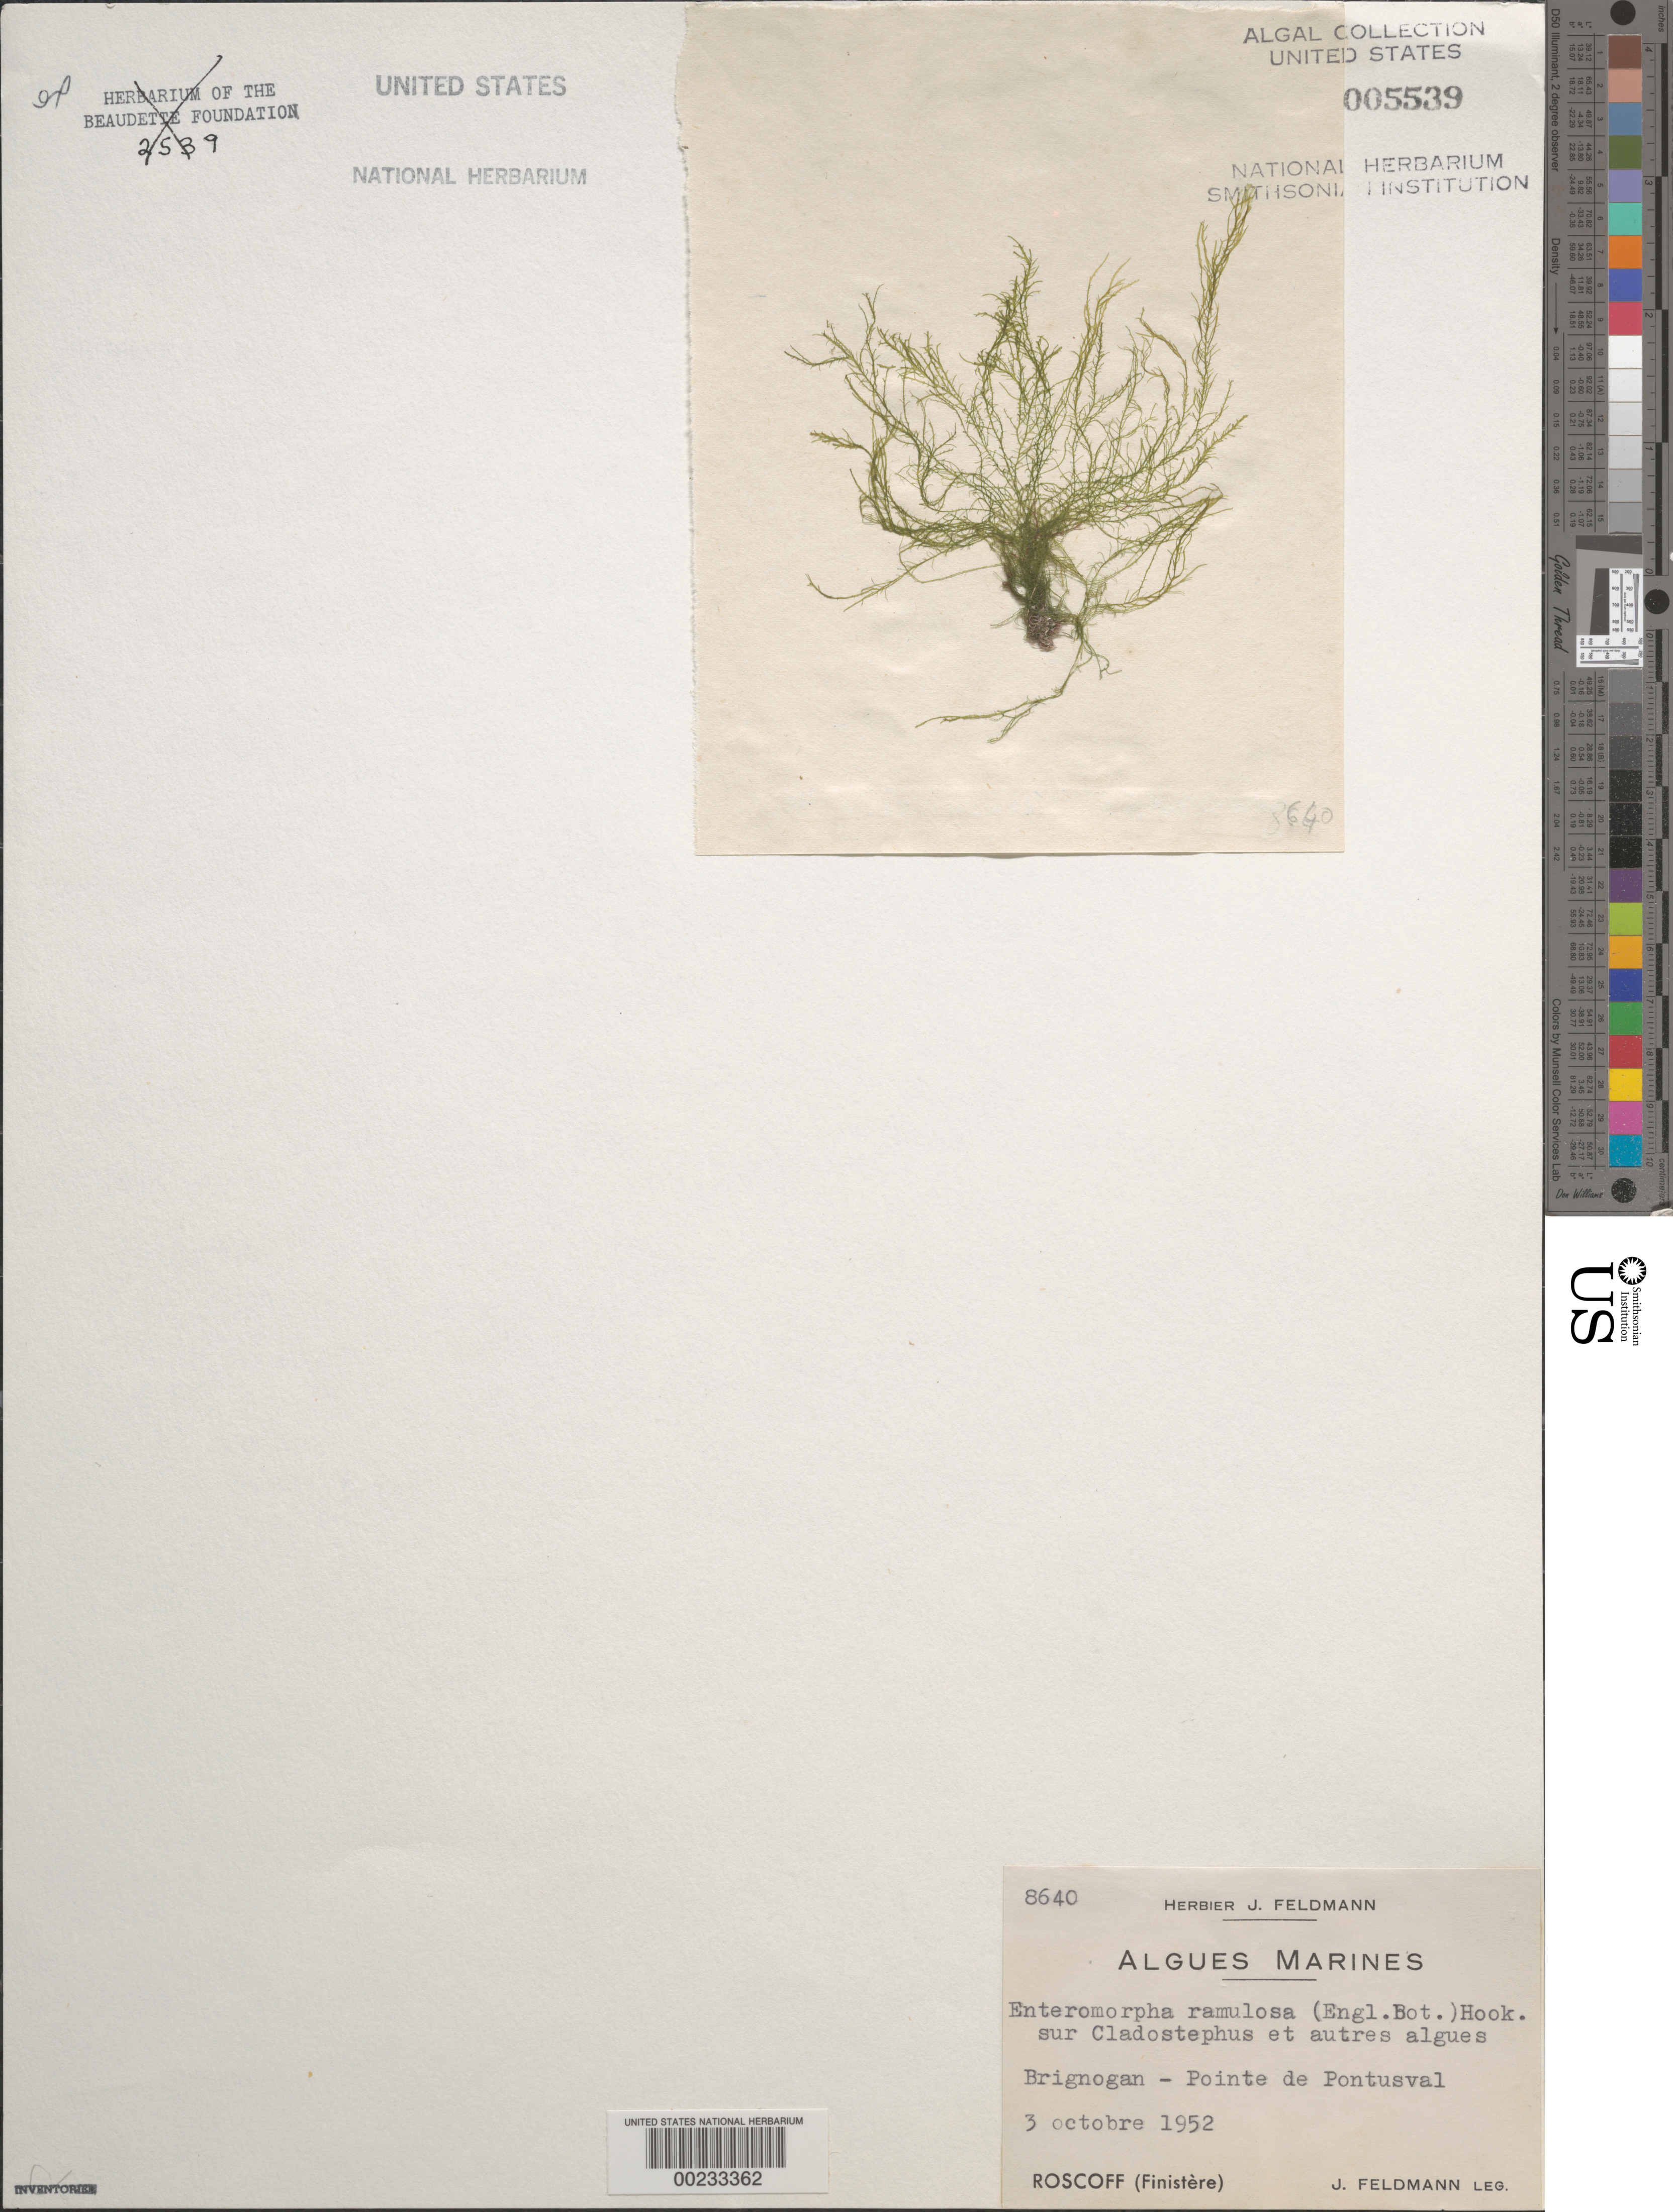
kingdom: Plantae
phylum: Chlorophyta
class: Ulvophyceae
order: Ulvales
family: Ulvaceae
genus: Ulva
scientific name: Ulva clathrata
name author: (Roth) C. Agardh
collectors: J. Feldmann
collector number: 8640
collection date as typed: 03 Oct 1952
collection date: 1952-10-03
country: France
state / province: Bretagne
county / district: Finistère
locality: Brignogan, pointe de pontusval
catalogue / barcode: US 5539